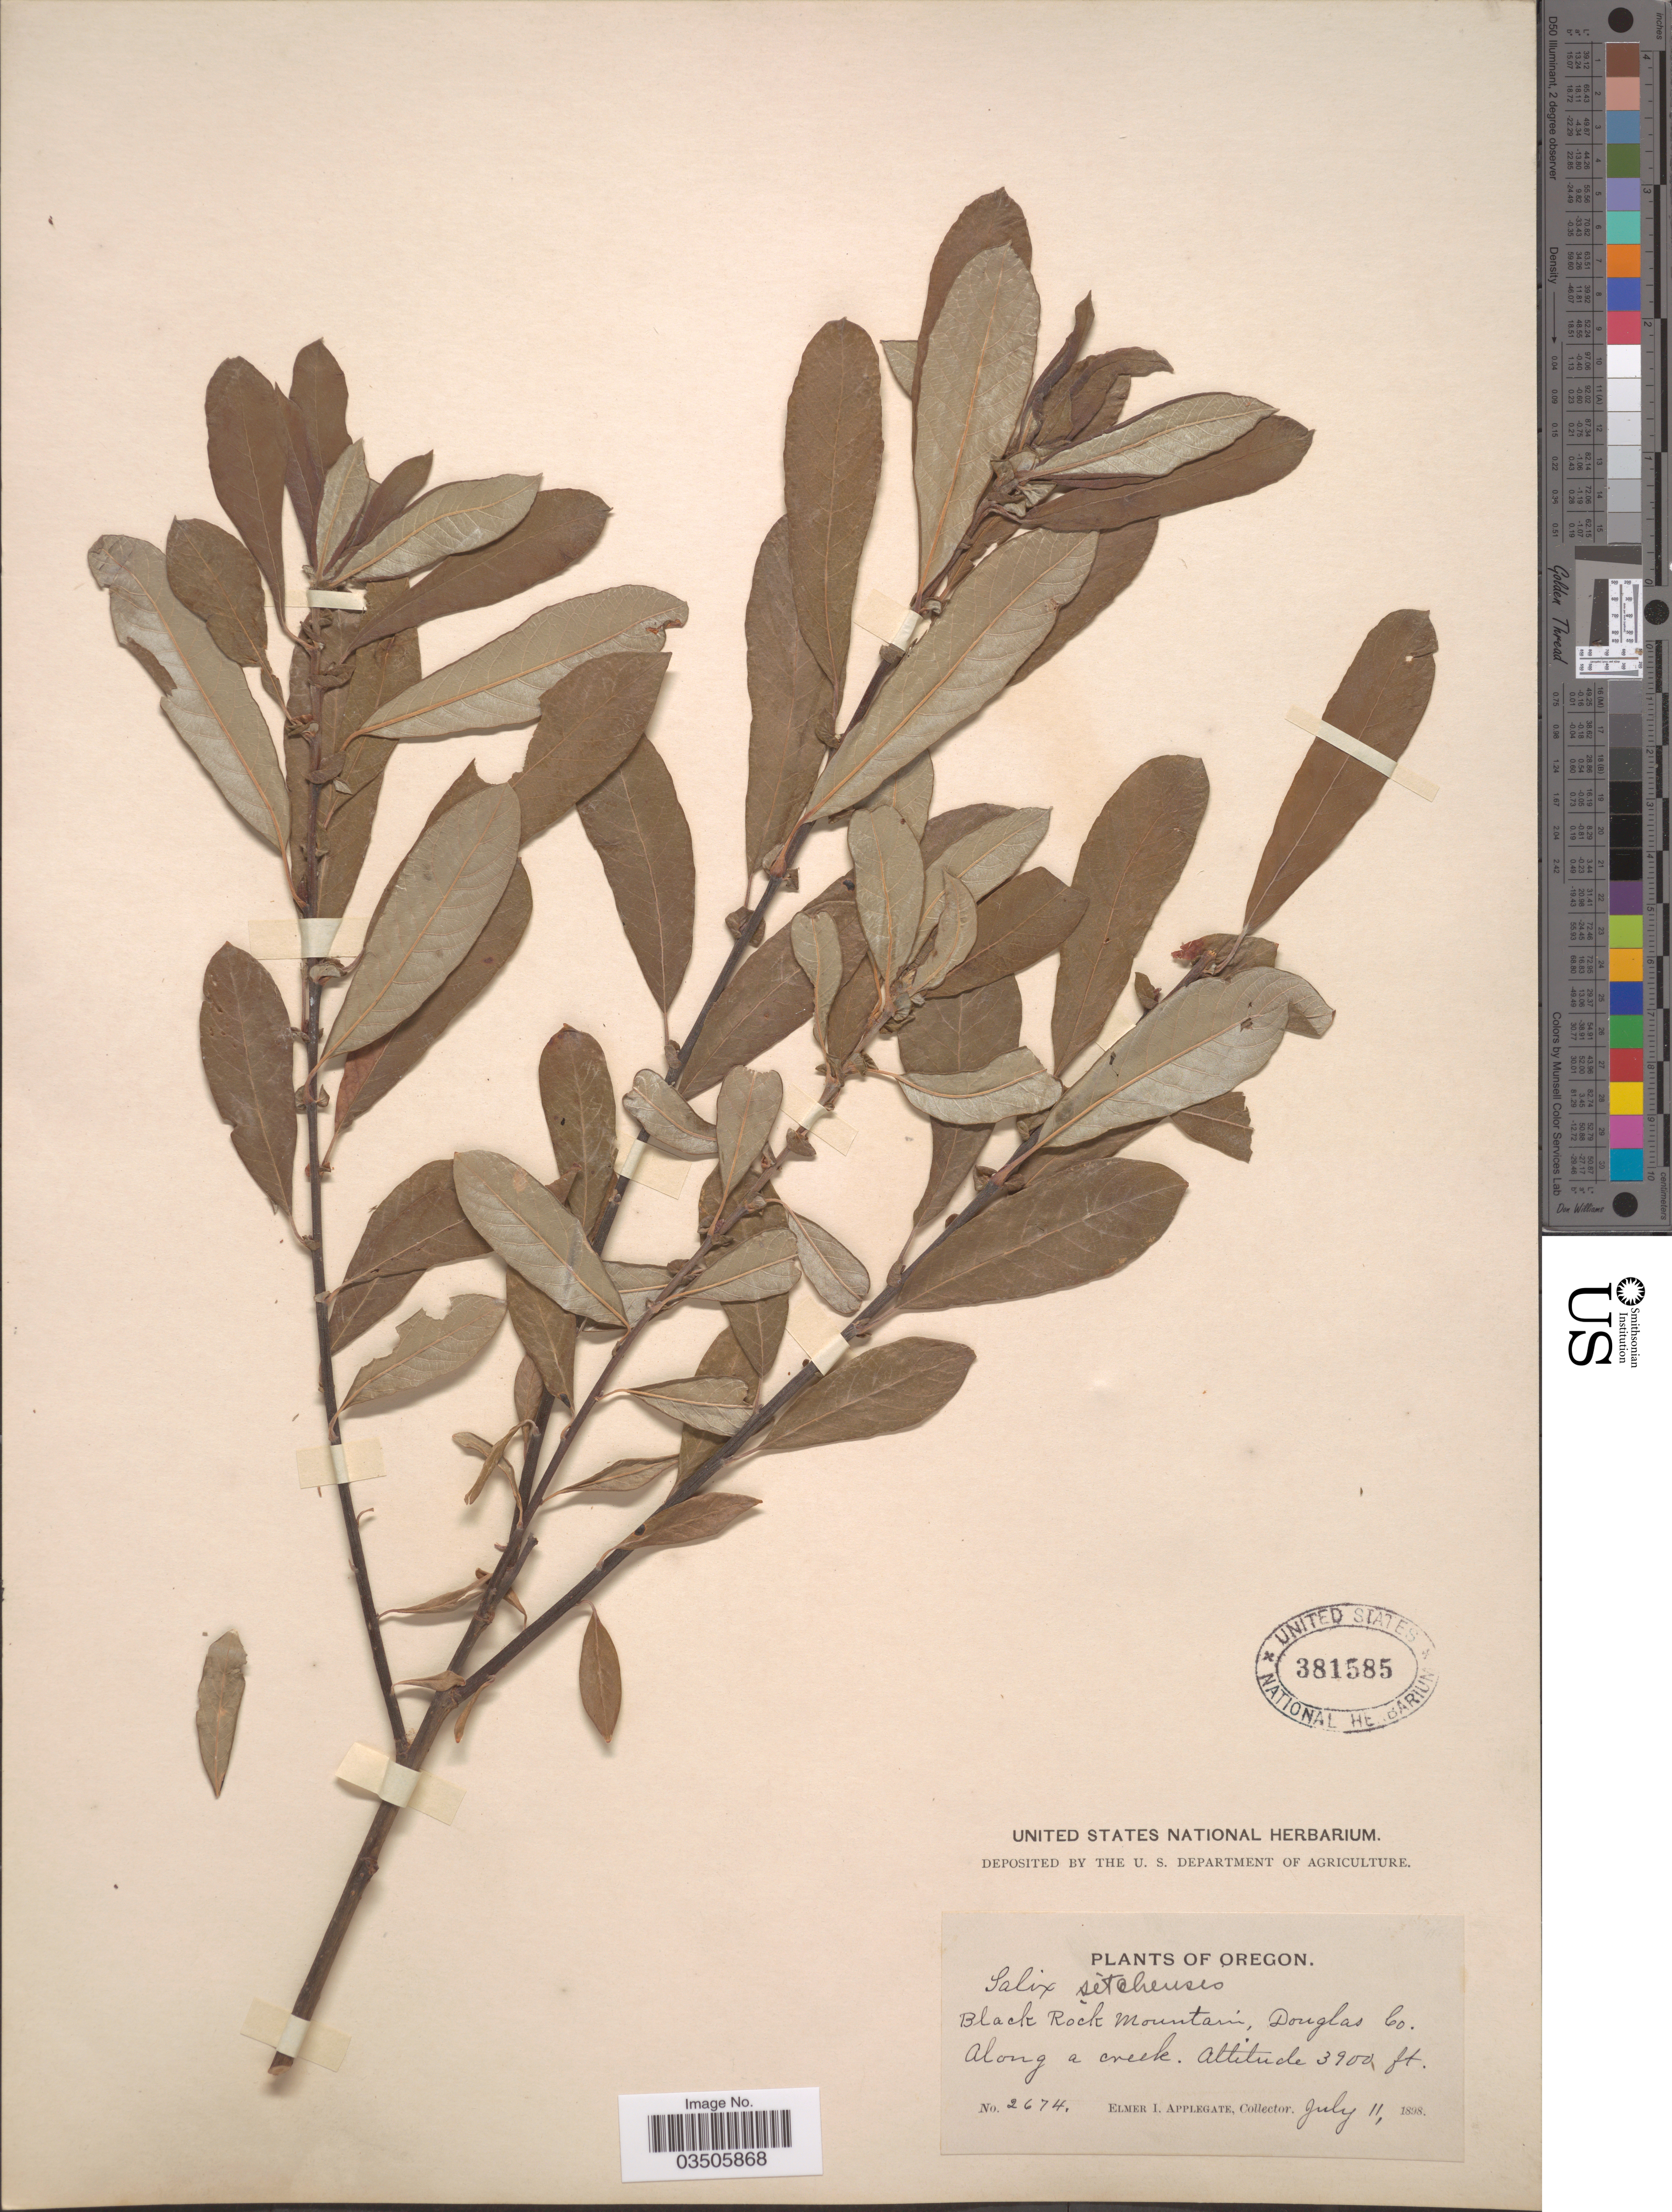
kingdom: Plantae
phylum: Tracheophyta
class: Magnoliopsida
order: Malpighiales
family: Salicaceae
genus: Salix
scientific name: Salix sitchensis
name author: Sanson ex Bong.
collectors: E. I. Applegate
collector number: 2674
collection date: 1898-07-11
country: United States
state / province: Oregon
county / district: Douglas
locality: Black Rock Mountain, Douglas Co. Along a creek.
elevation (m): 1189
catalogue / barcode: US 381585